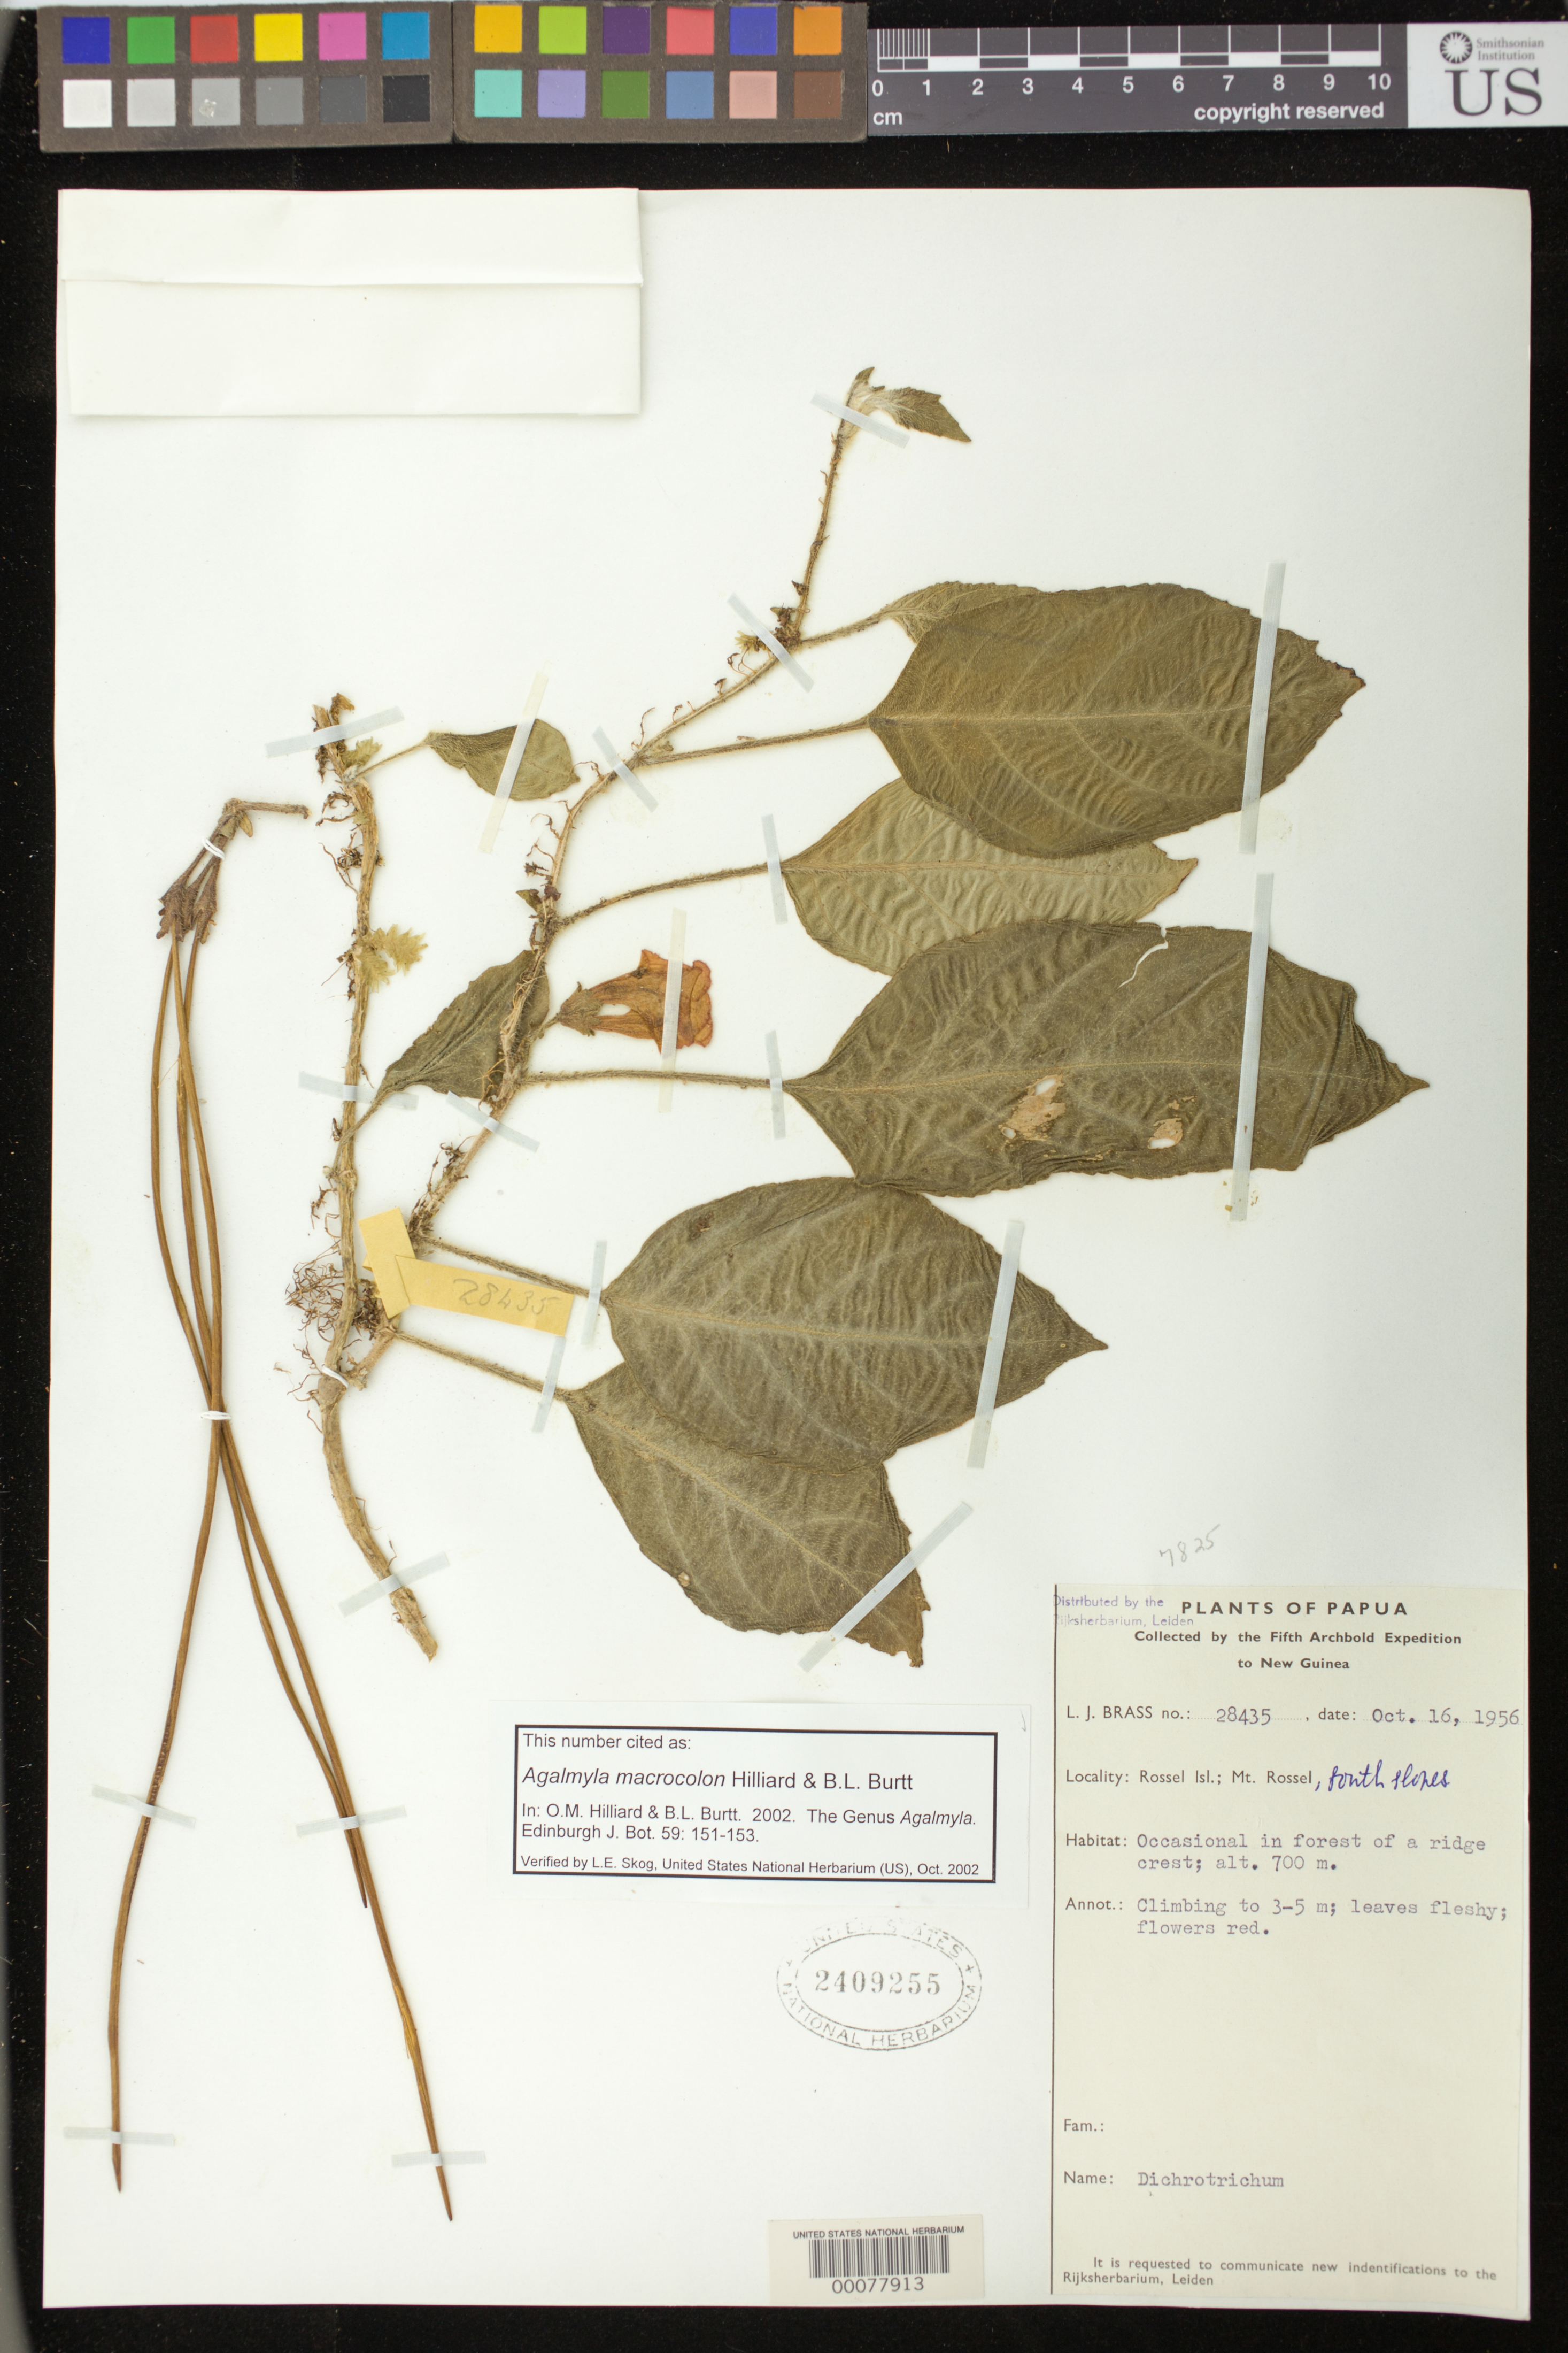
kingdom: Plantae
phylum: Tracheophyta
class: Magnoliopsida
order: Lamiales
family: Gesneriaceae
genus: Agalmyla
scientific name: Agalmyla macrocolon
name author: Hilliard & B.L. Burtt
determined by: Hilliard, O. M.; Burtt, B. L.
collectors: L. J. Brass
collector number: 28435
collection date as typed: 16 Oct 1956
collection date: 1956-10-16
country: Papua New Guinea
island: Rossel Isl.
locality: Mt. Rossel, south slopes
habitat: Occasional in forest of a ridge crest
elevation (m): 700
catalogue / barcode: US 2409255